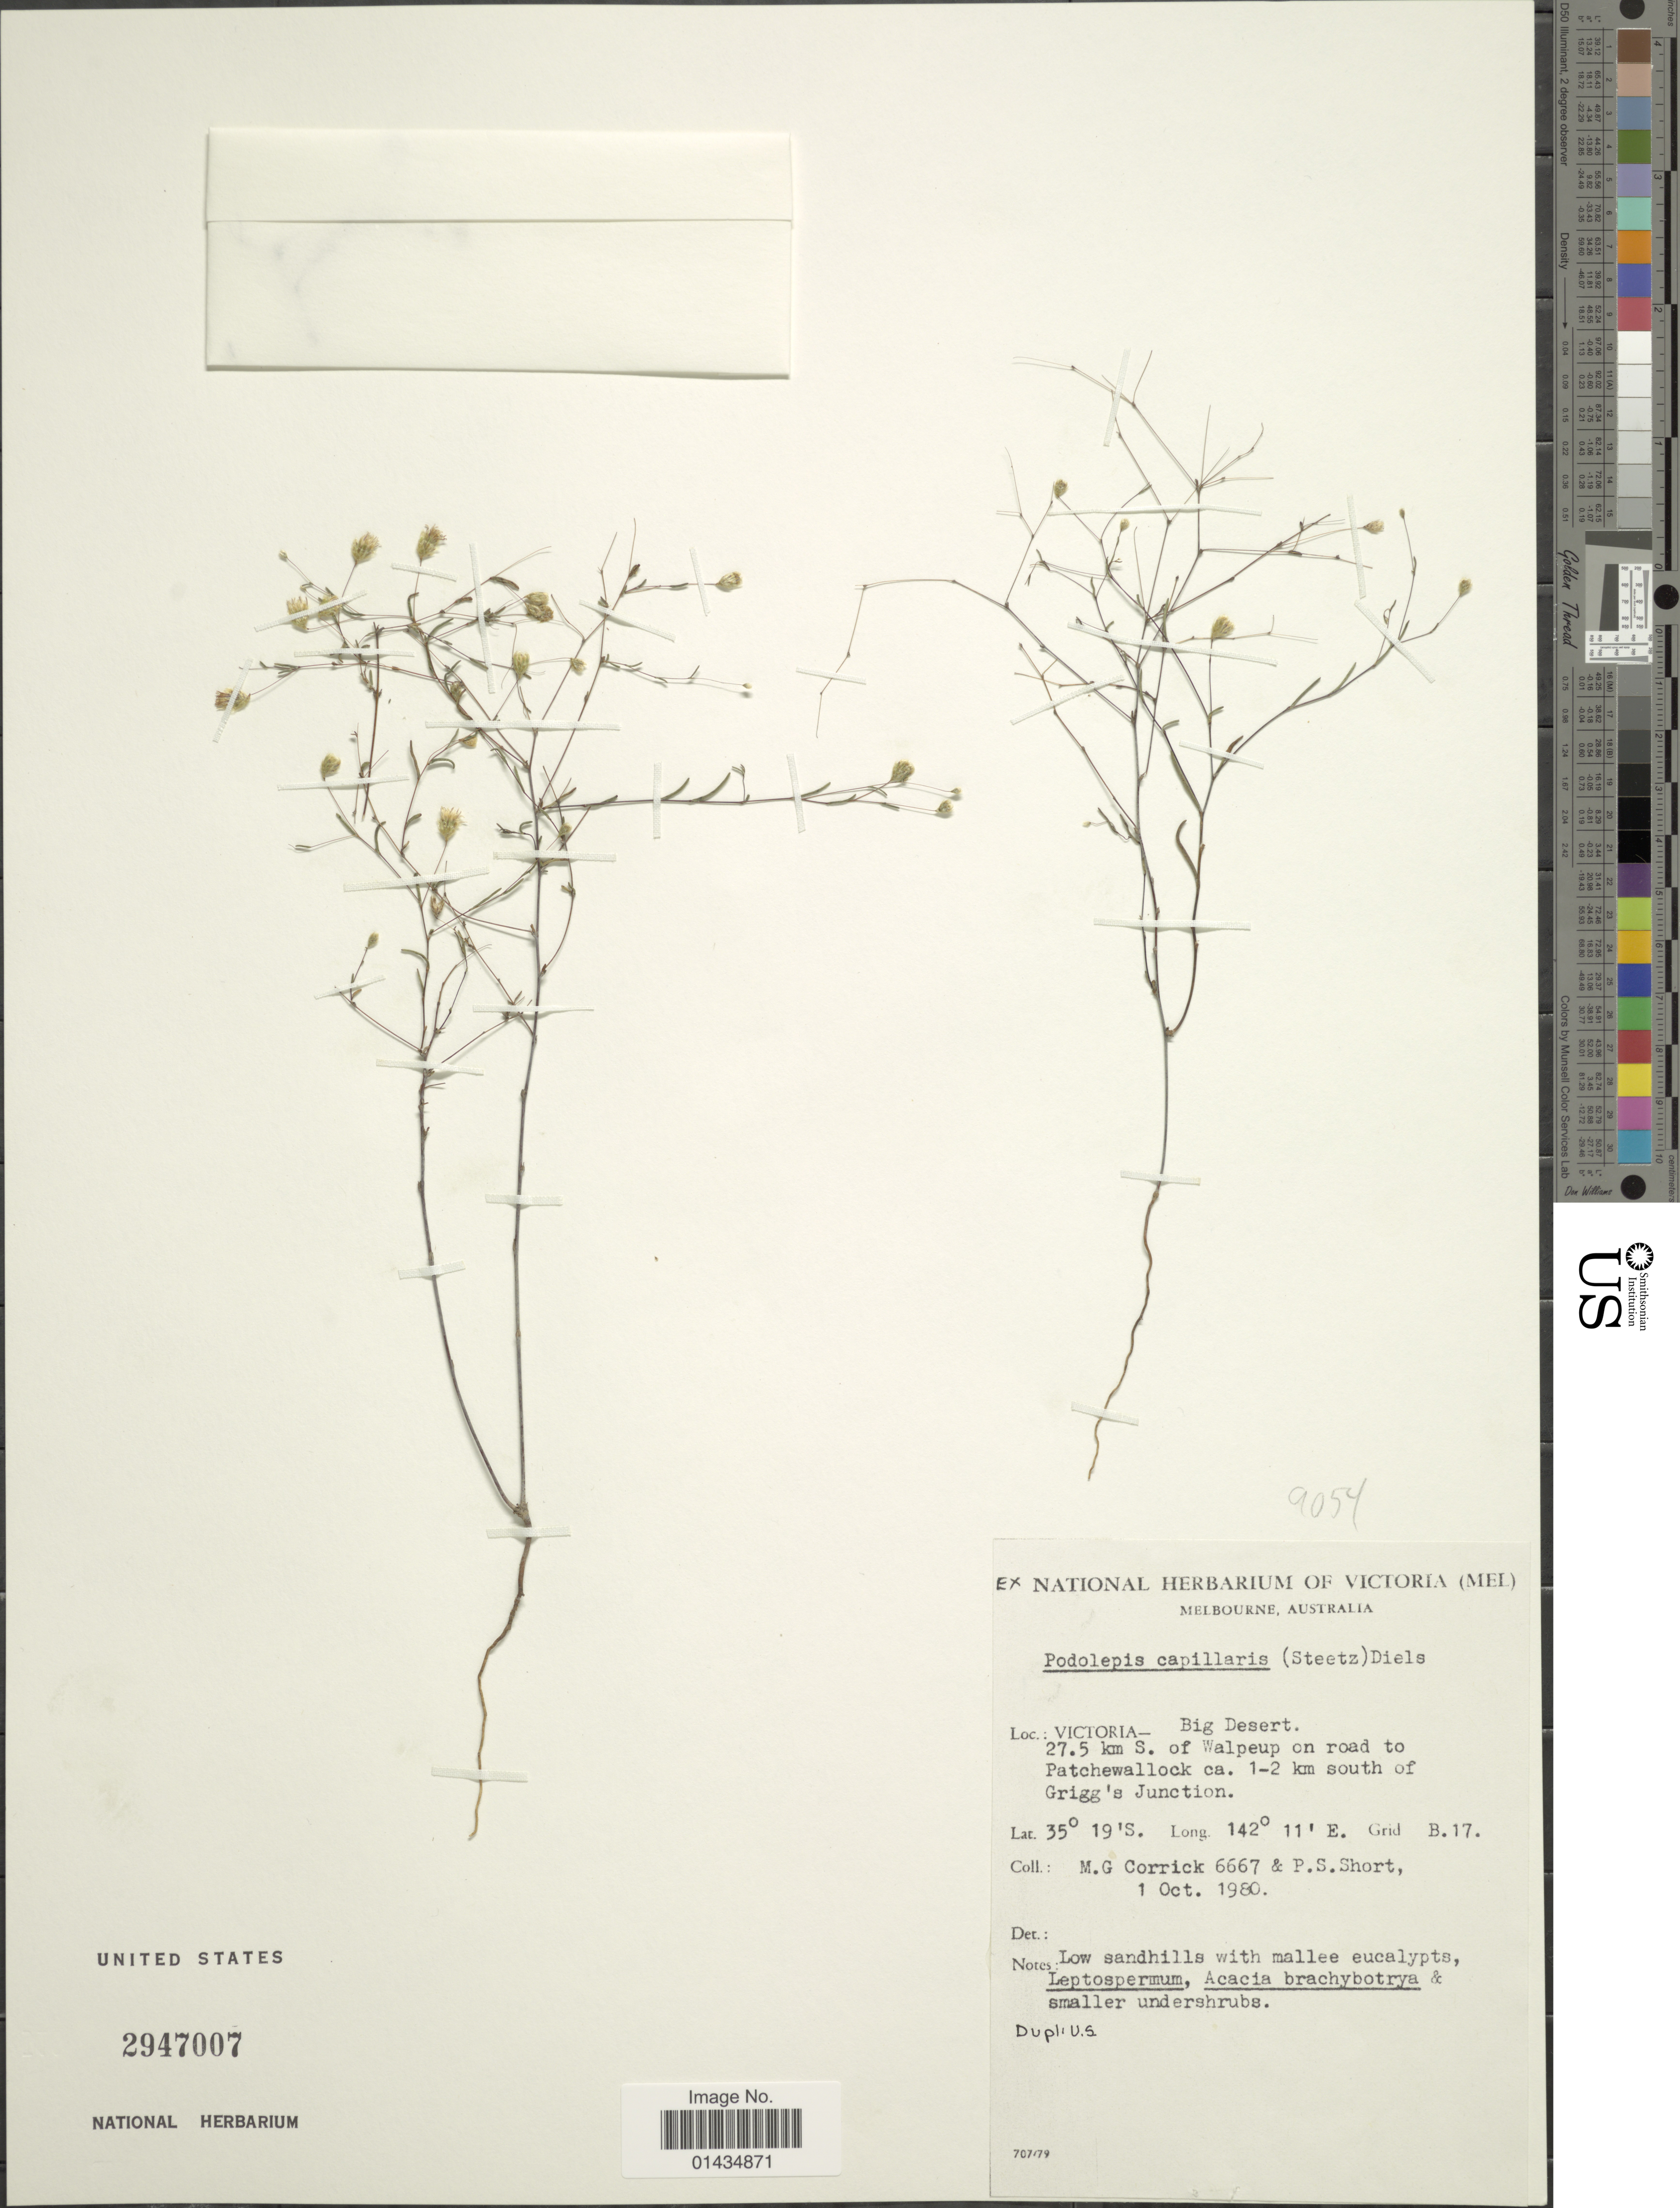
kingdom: Plantae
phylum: Tracheophyta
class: Magnoliopsida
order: Asterales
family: Asteraceae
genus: Podolepis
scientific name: Podolepis capillaris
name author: (Steetz) Diels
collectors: M. Corrick & P. Short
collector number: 6667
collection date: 1980-10-01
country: Australia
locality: Big Desert, 27.5 km S. of Walpeup on road to Patchwallock Ca. 1-2 km south of Grigg's Junction, Grid B.17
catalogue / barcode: US 2947007